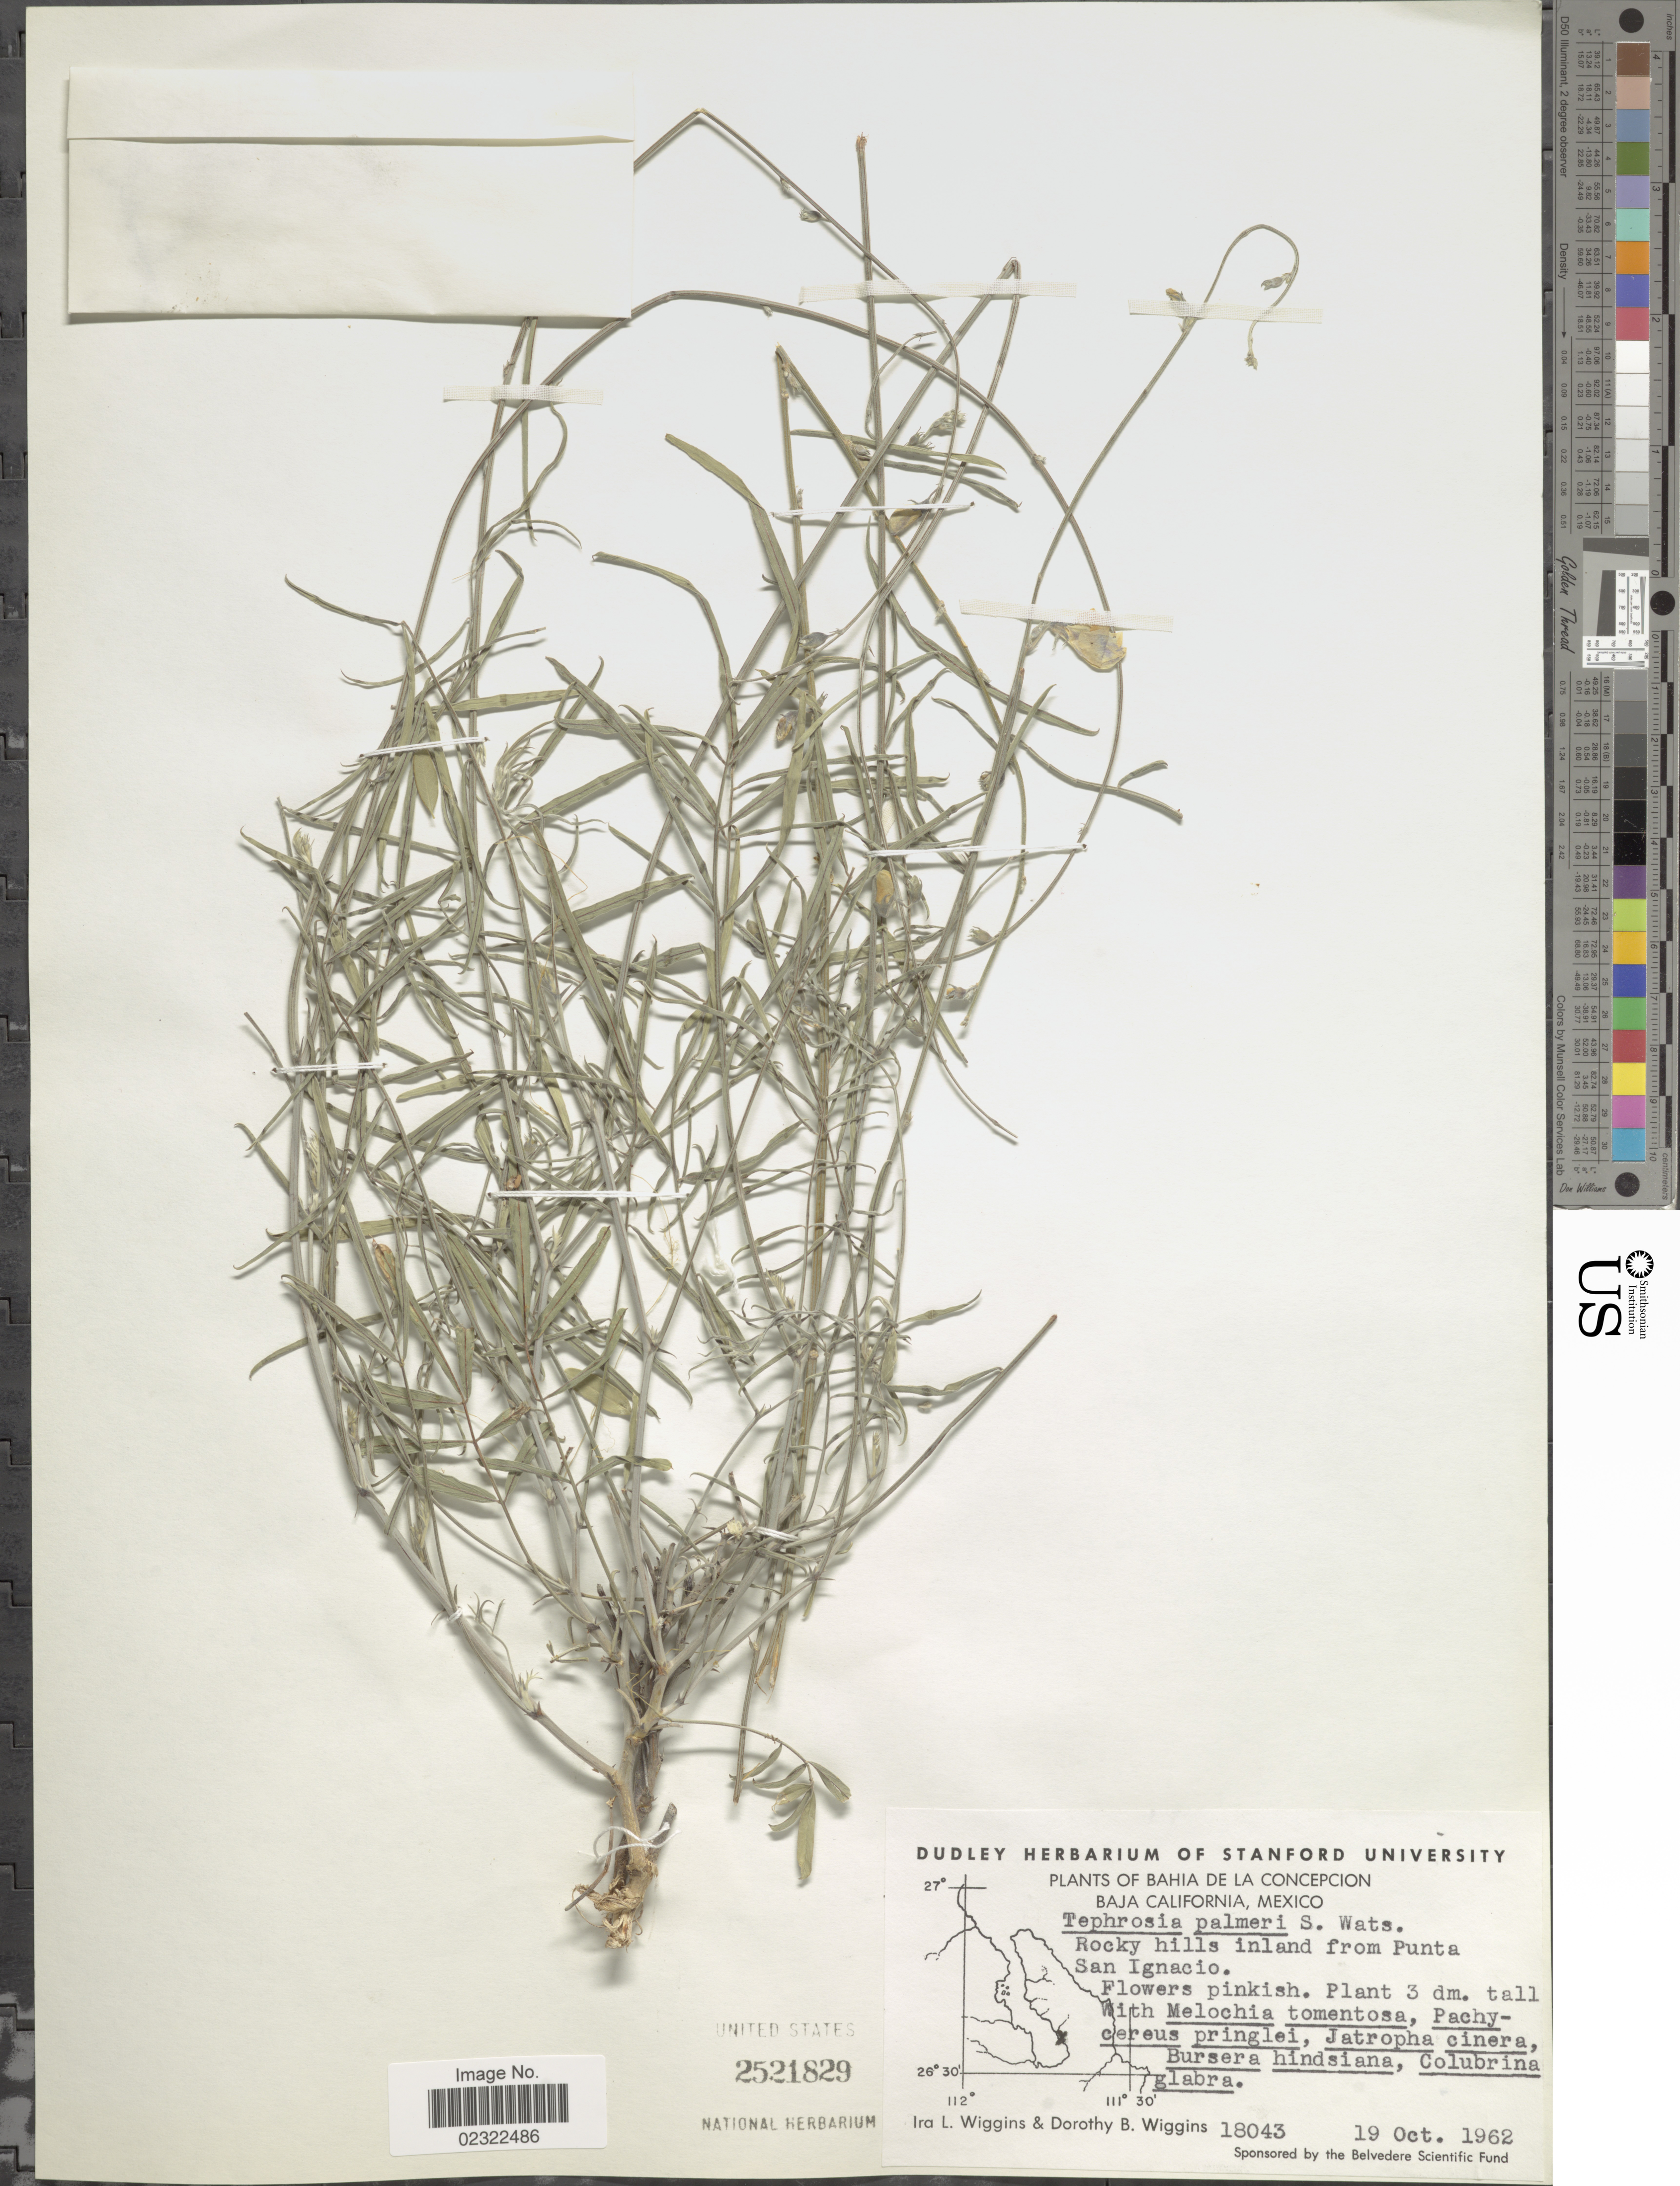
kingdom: Plantae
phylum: Tracheophyta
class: Magnoliopsida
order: Fabales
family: Fabaceae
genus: Tephrosia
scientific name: Tephrosia palmeri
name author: S. Watson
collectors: I. L. Wiggins & D. B. Wiggins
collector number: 18043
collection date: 1962-10-19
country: Mexico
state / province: Baja California Sur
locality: Bahia de la Concepcion, Baja California, Mexico. Rocky hills inland from Punta San Ignacio.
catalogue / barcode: US 2521829